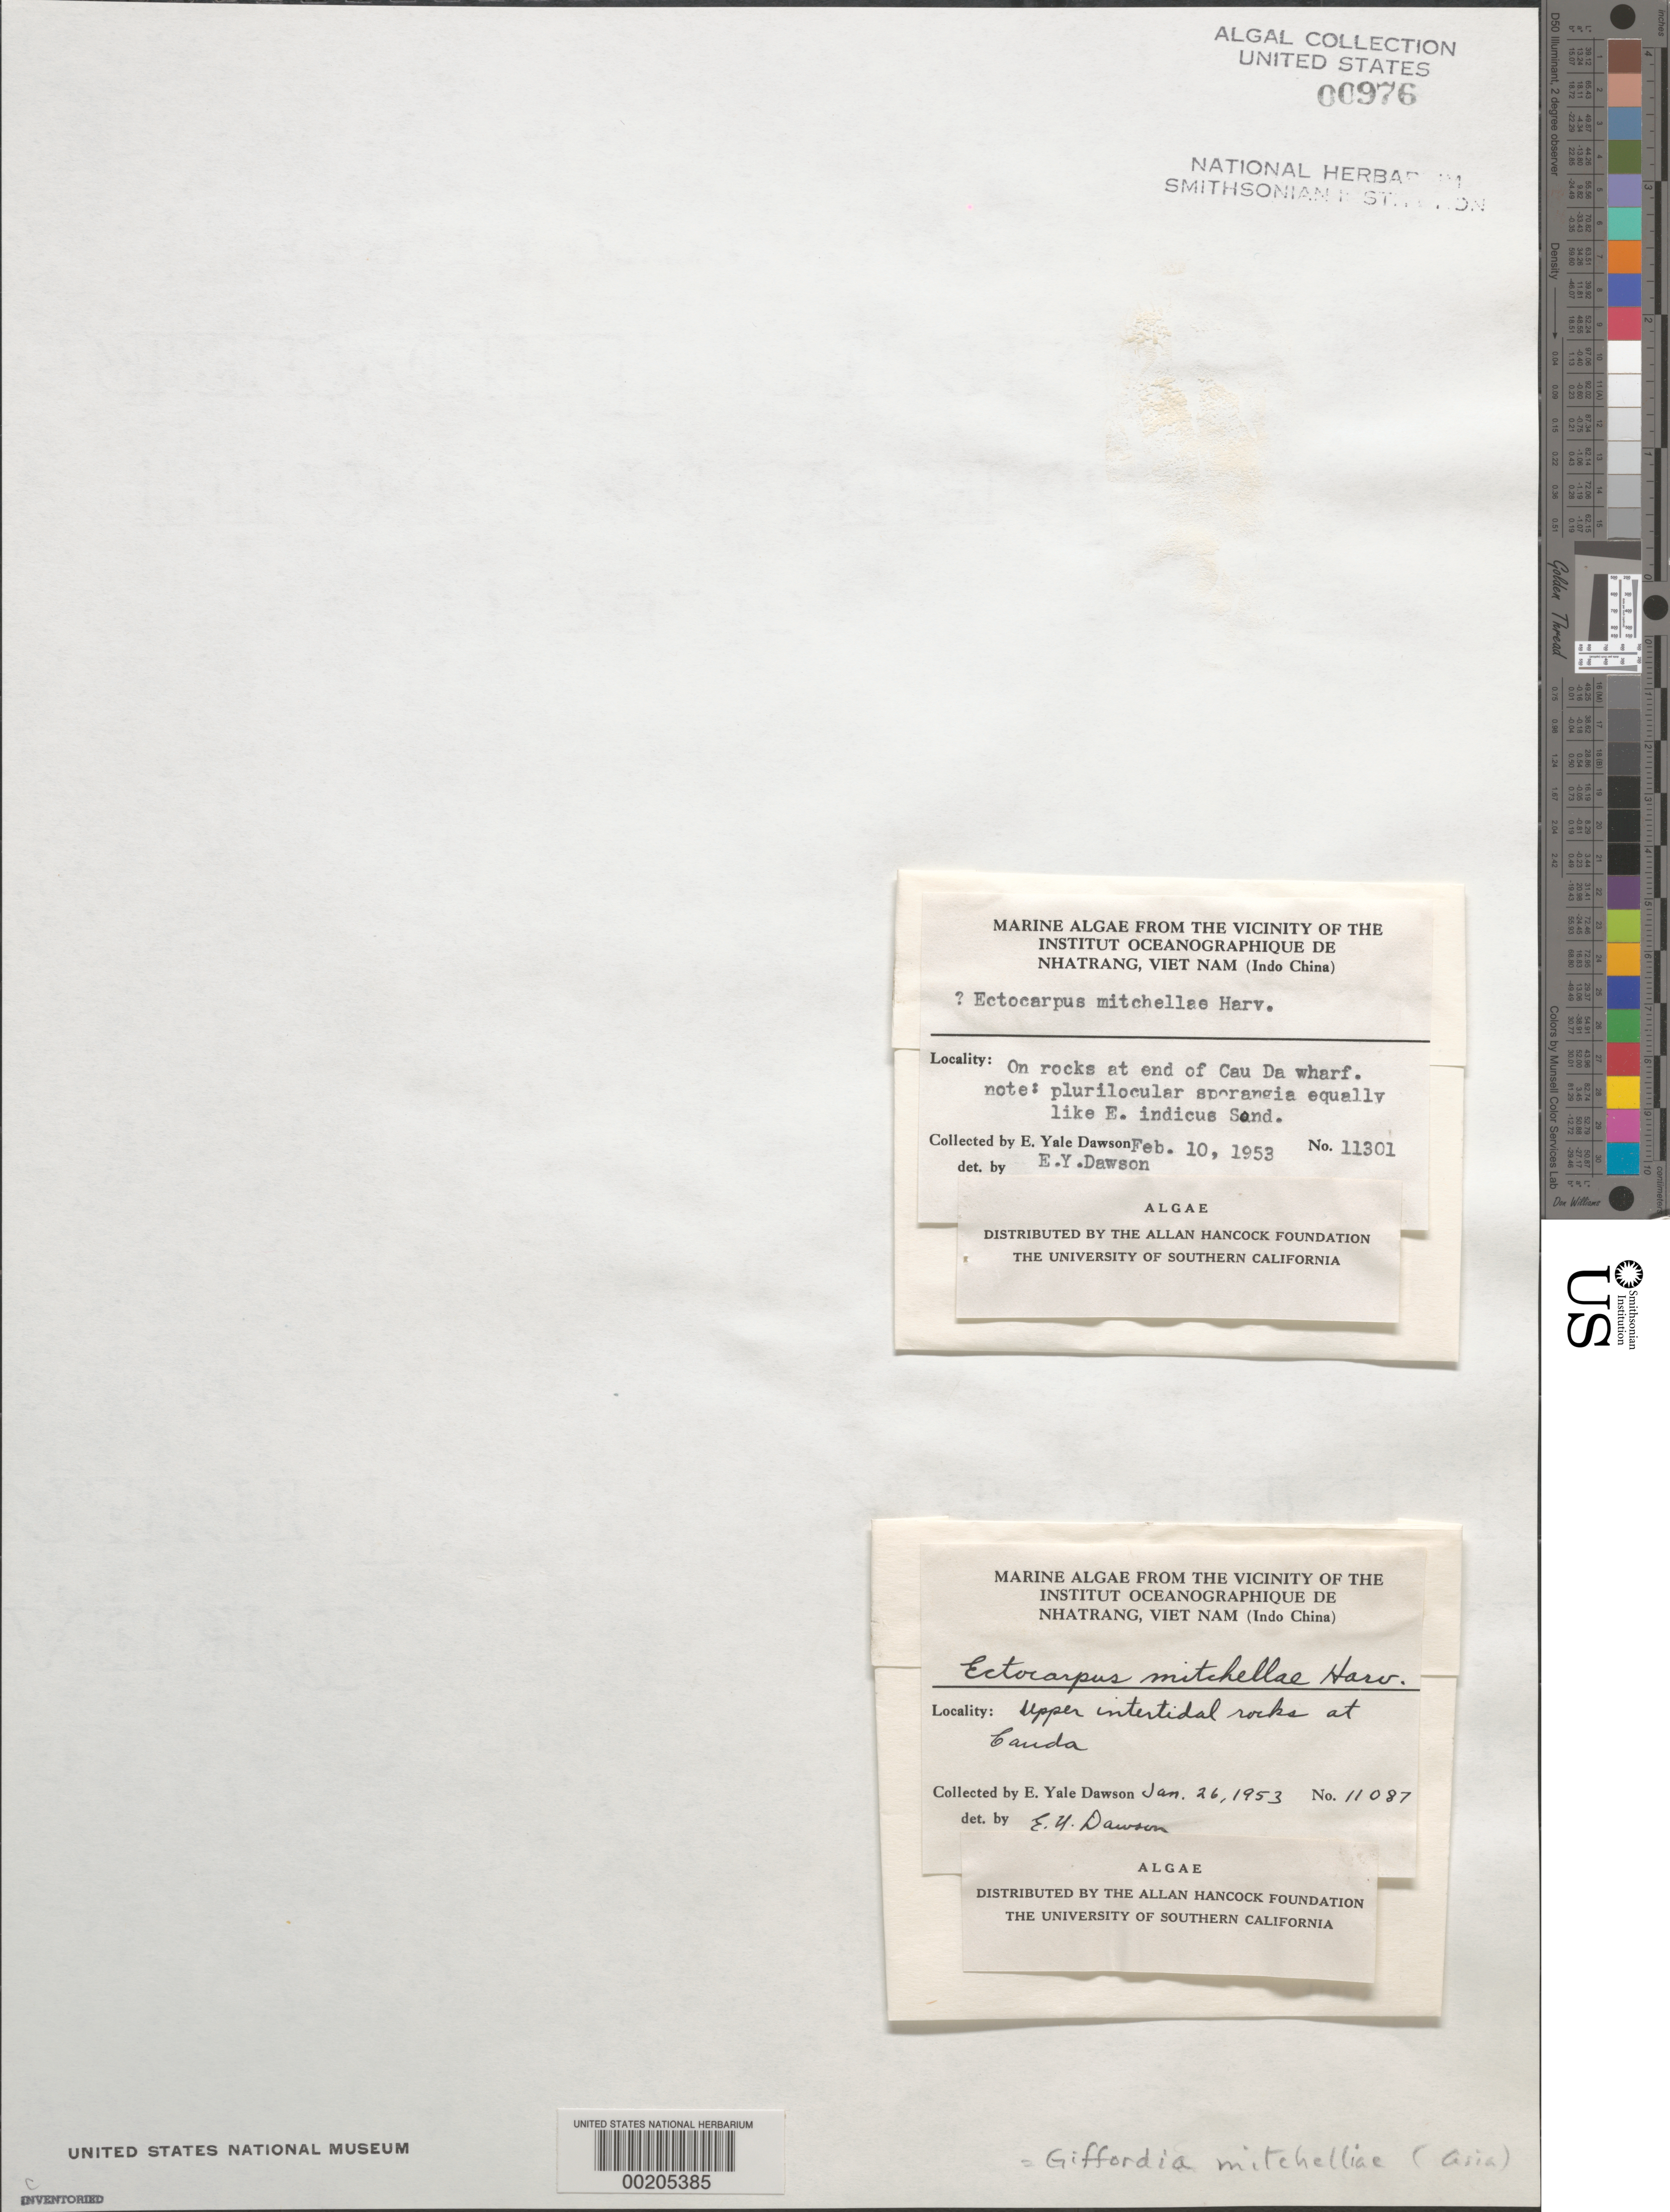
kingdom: Chromista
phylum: Ochrophyta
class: Phaeophyceae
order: Ectocarpales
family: Acinetosporaceae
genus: Feldmannia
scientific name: Feldmannia mitchelliae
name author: (Harv.) H.-S. Kim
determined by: Algae name updating Project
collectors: E. Y. Dawson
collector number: EYD 11087 & EYD 11301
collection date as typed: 26 Jan 1953 AND 10 Feb 1953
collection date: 1953-01-26,1953-02-10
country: Vietnam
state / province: Phu Khanh Province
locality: Cau Da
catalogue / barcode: US 976